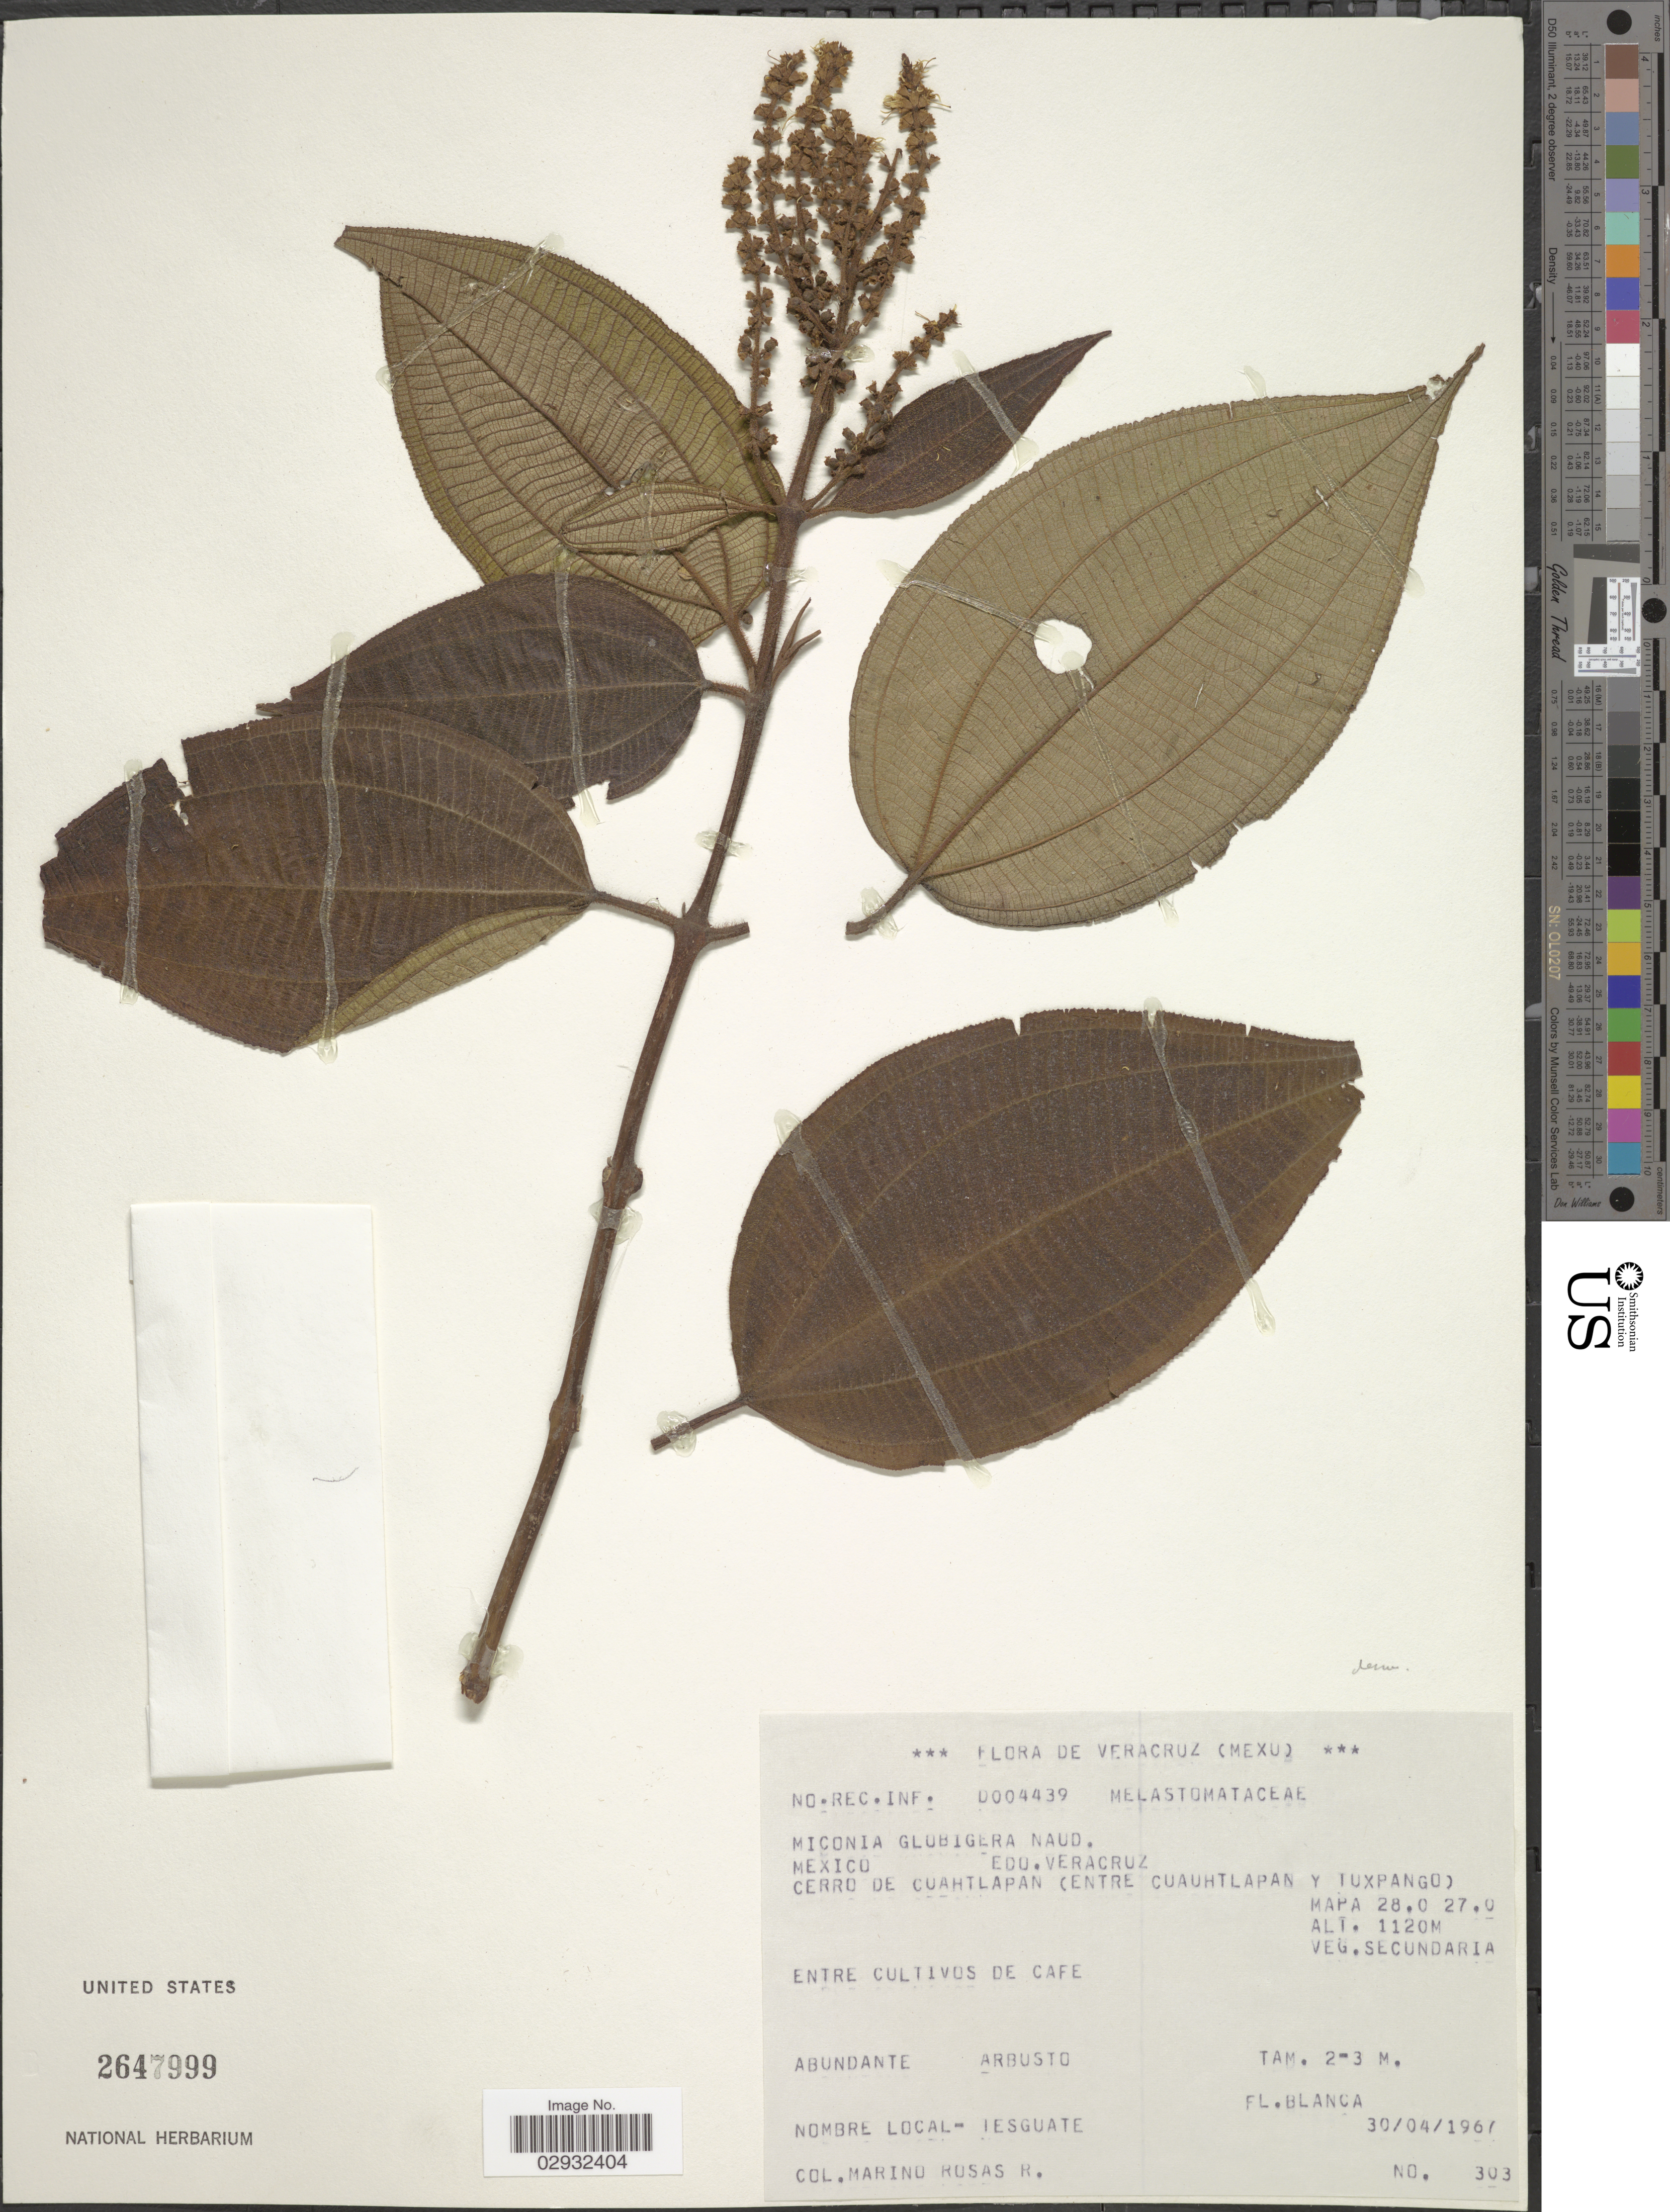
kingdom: Plantae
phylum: Tracheophyta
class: Magnoliopsida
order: Myrtales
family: Melastomataceae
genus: Miconia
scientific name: Miconia desmantha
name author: Benth.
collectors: M. Rosas R.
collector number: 303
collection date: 1967-04-30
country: Mexico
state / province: Veracruz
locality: Edo. Veracruz. Cerro de Cuahtlapan (entre Cuauhtlapan y Tuxpango). Mapa 28.0 27.0. Entre Cultivos de Cafe.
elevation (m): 1120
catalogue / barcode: US 2647999